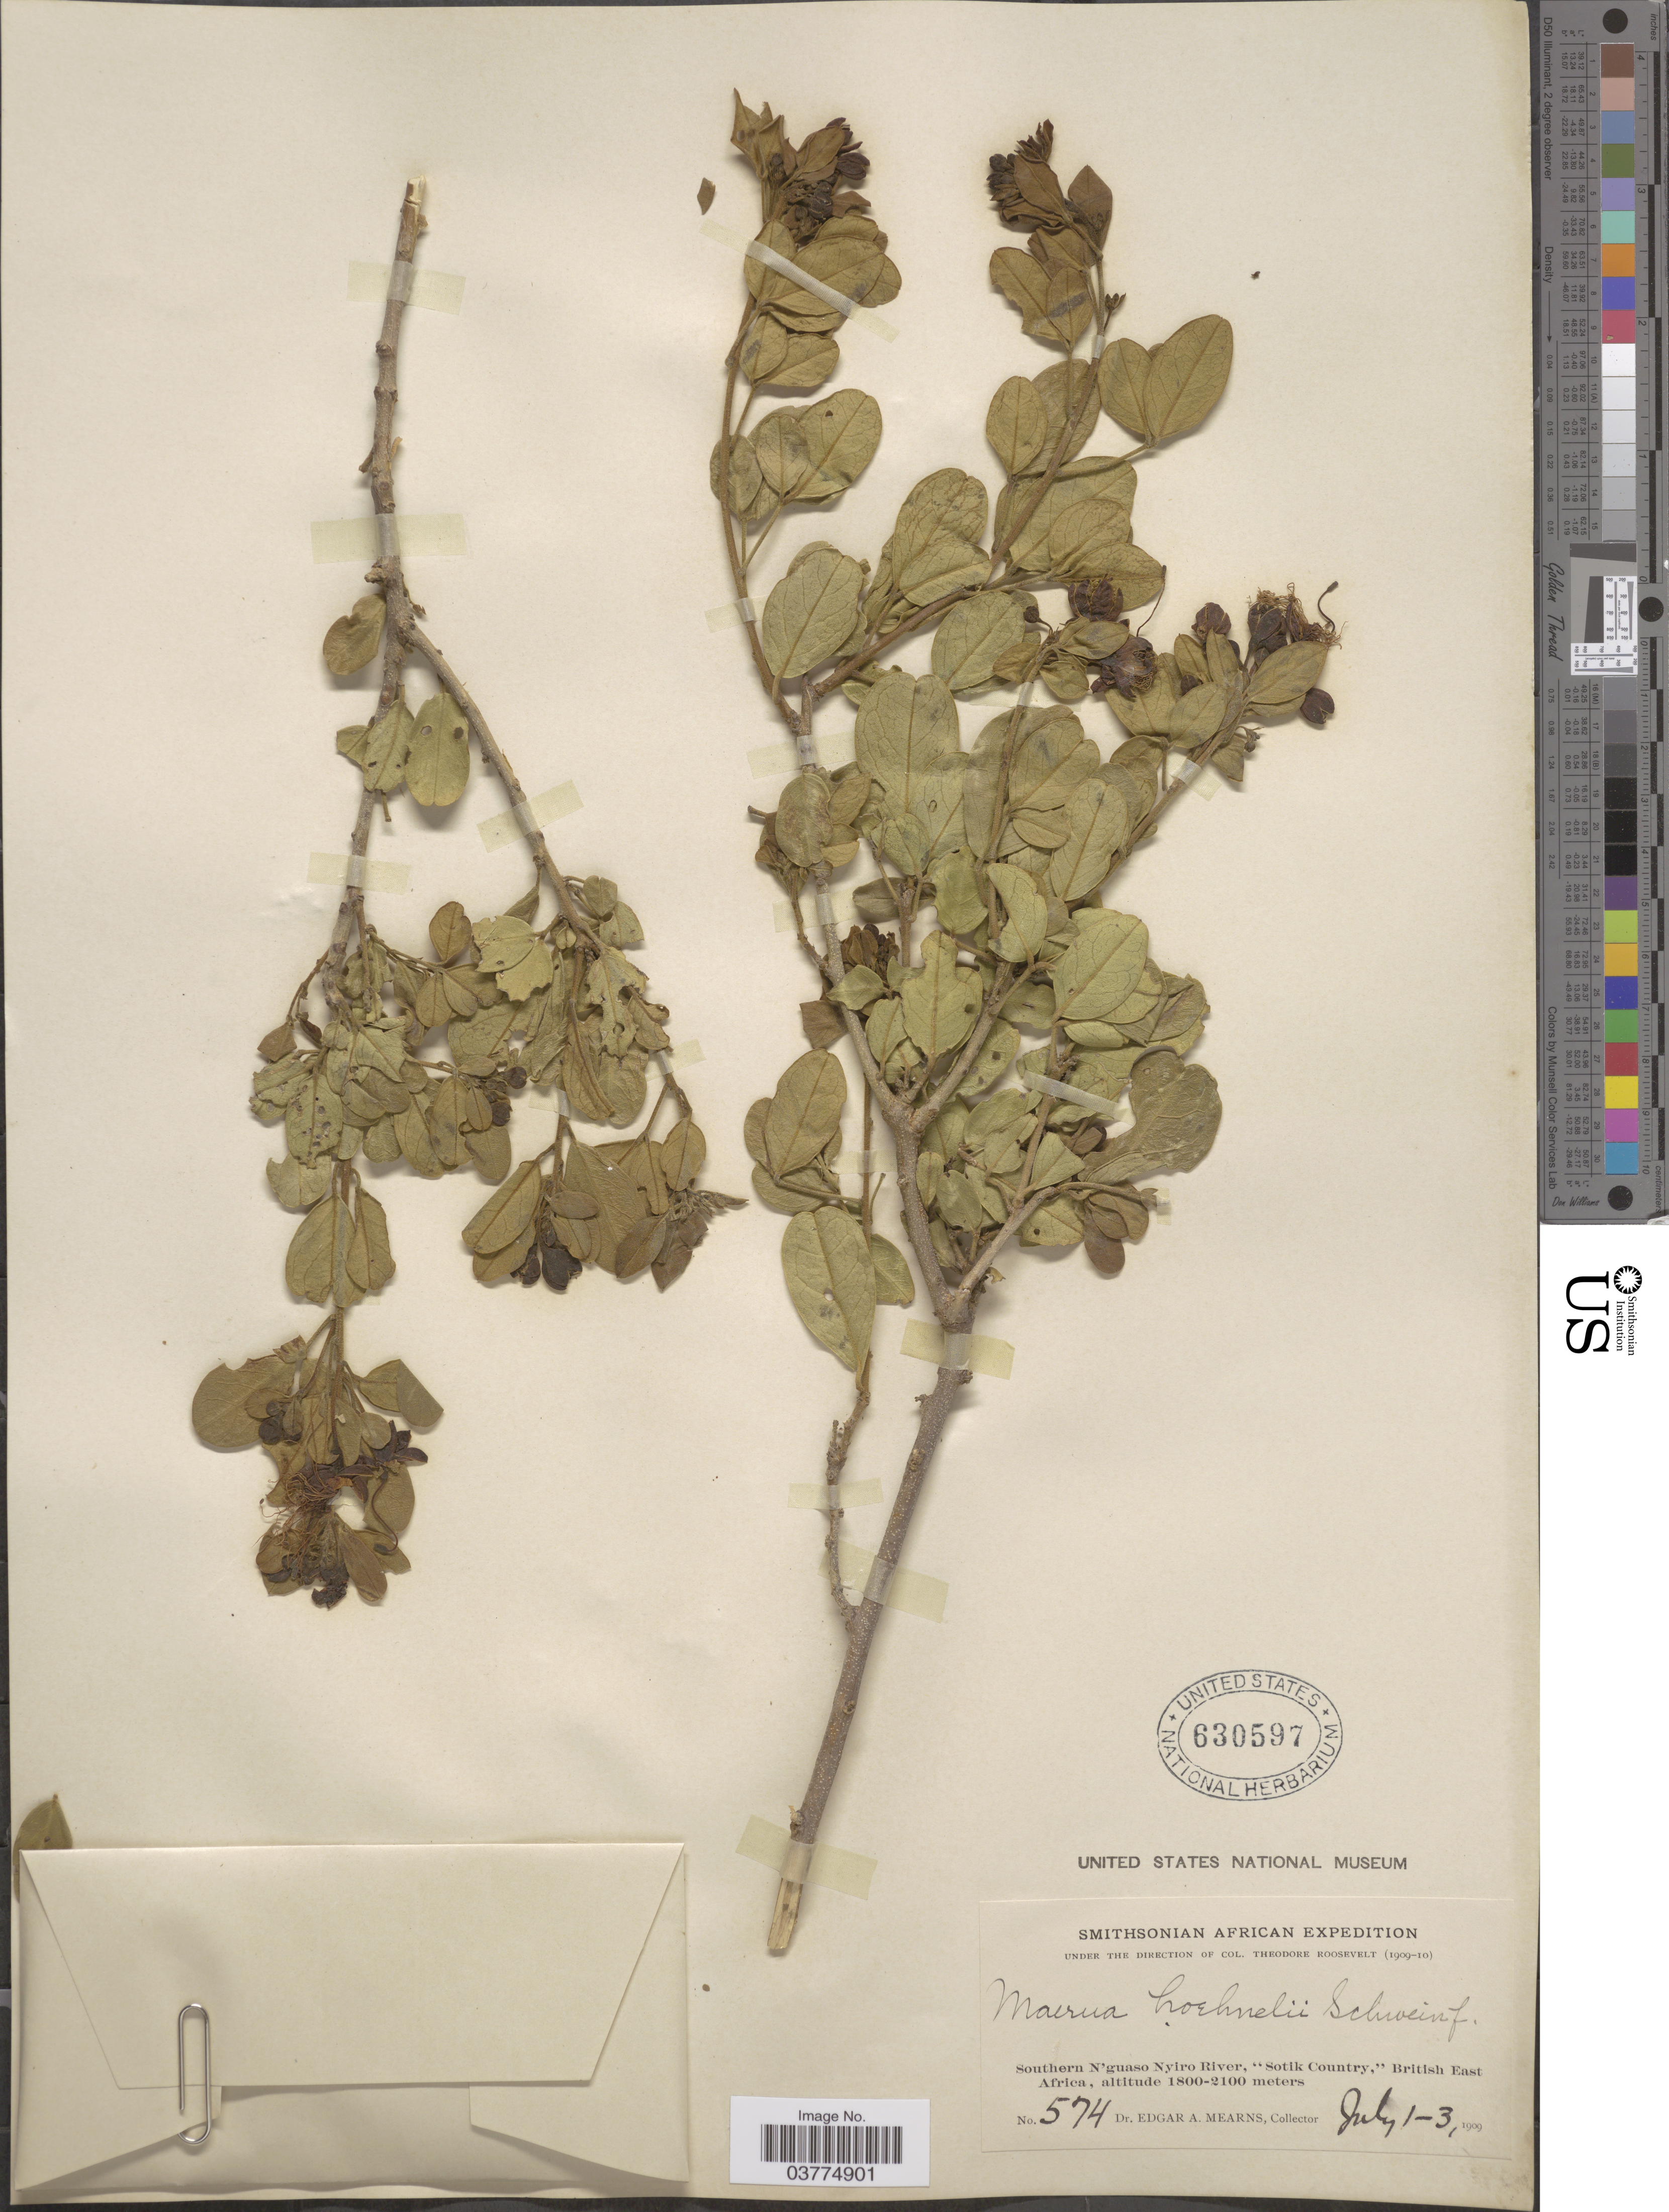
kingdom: Plantae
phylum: Tracheophyta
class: Magnoliopsida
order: Brassicales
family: Capparaceae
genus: Maerua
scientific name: Maerua hoehnelii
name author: Schweinf.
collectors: E. A. Mearns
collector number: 574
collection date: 1909-07-01/1909-07-03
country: Kenya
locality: Southern N'guaso Nyiro River, "Sotik Country", British East Africa.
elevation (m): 1800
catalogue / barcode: US 630597